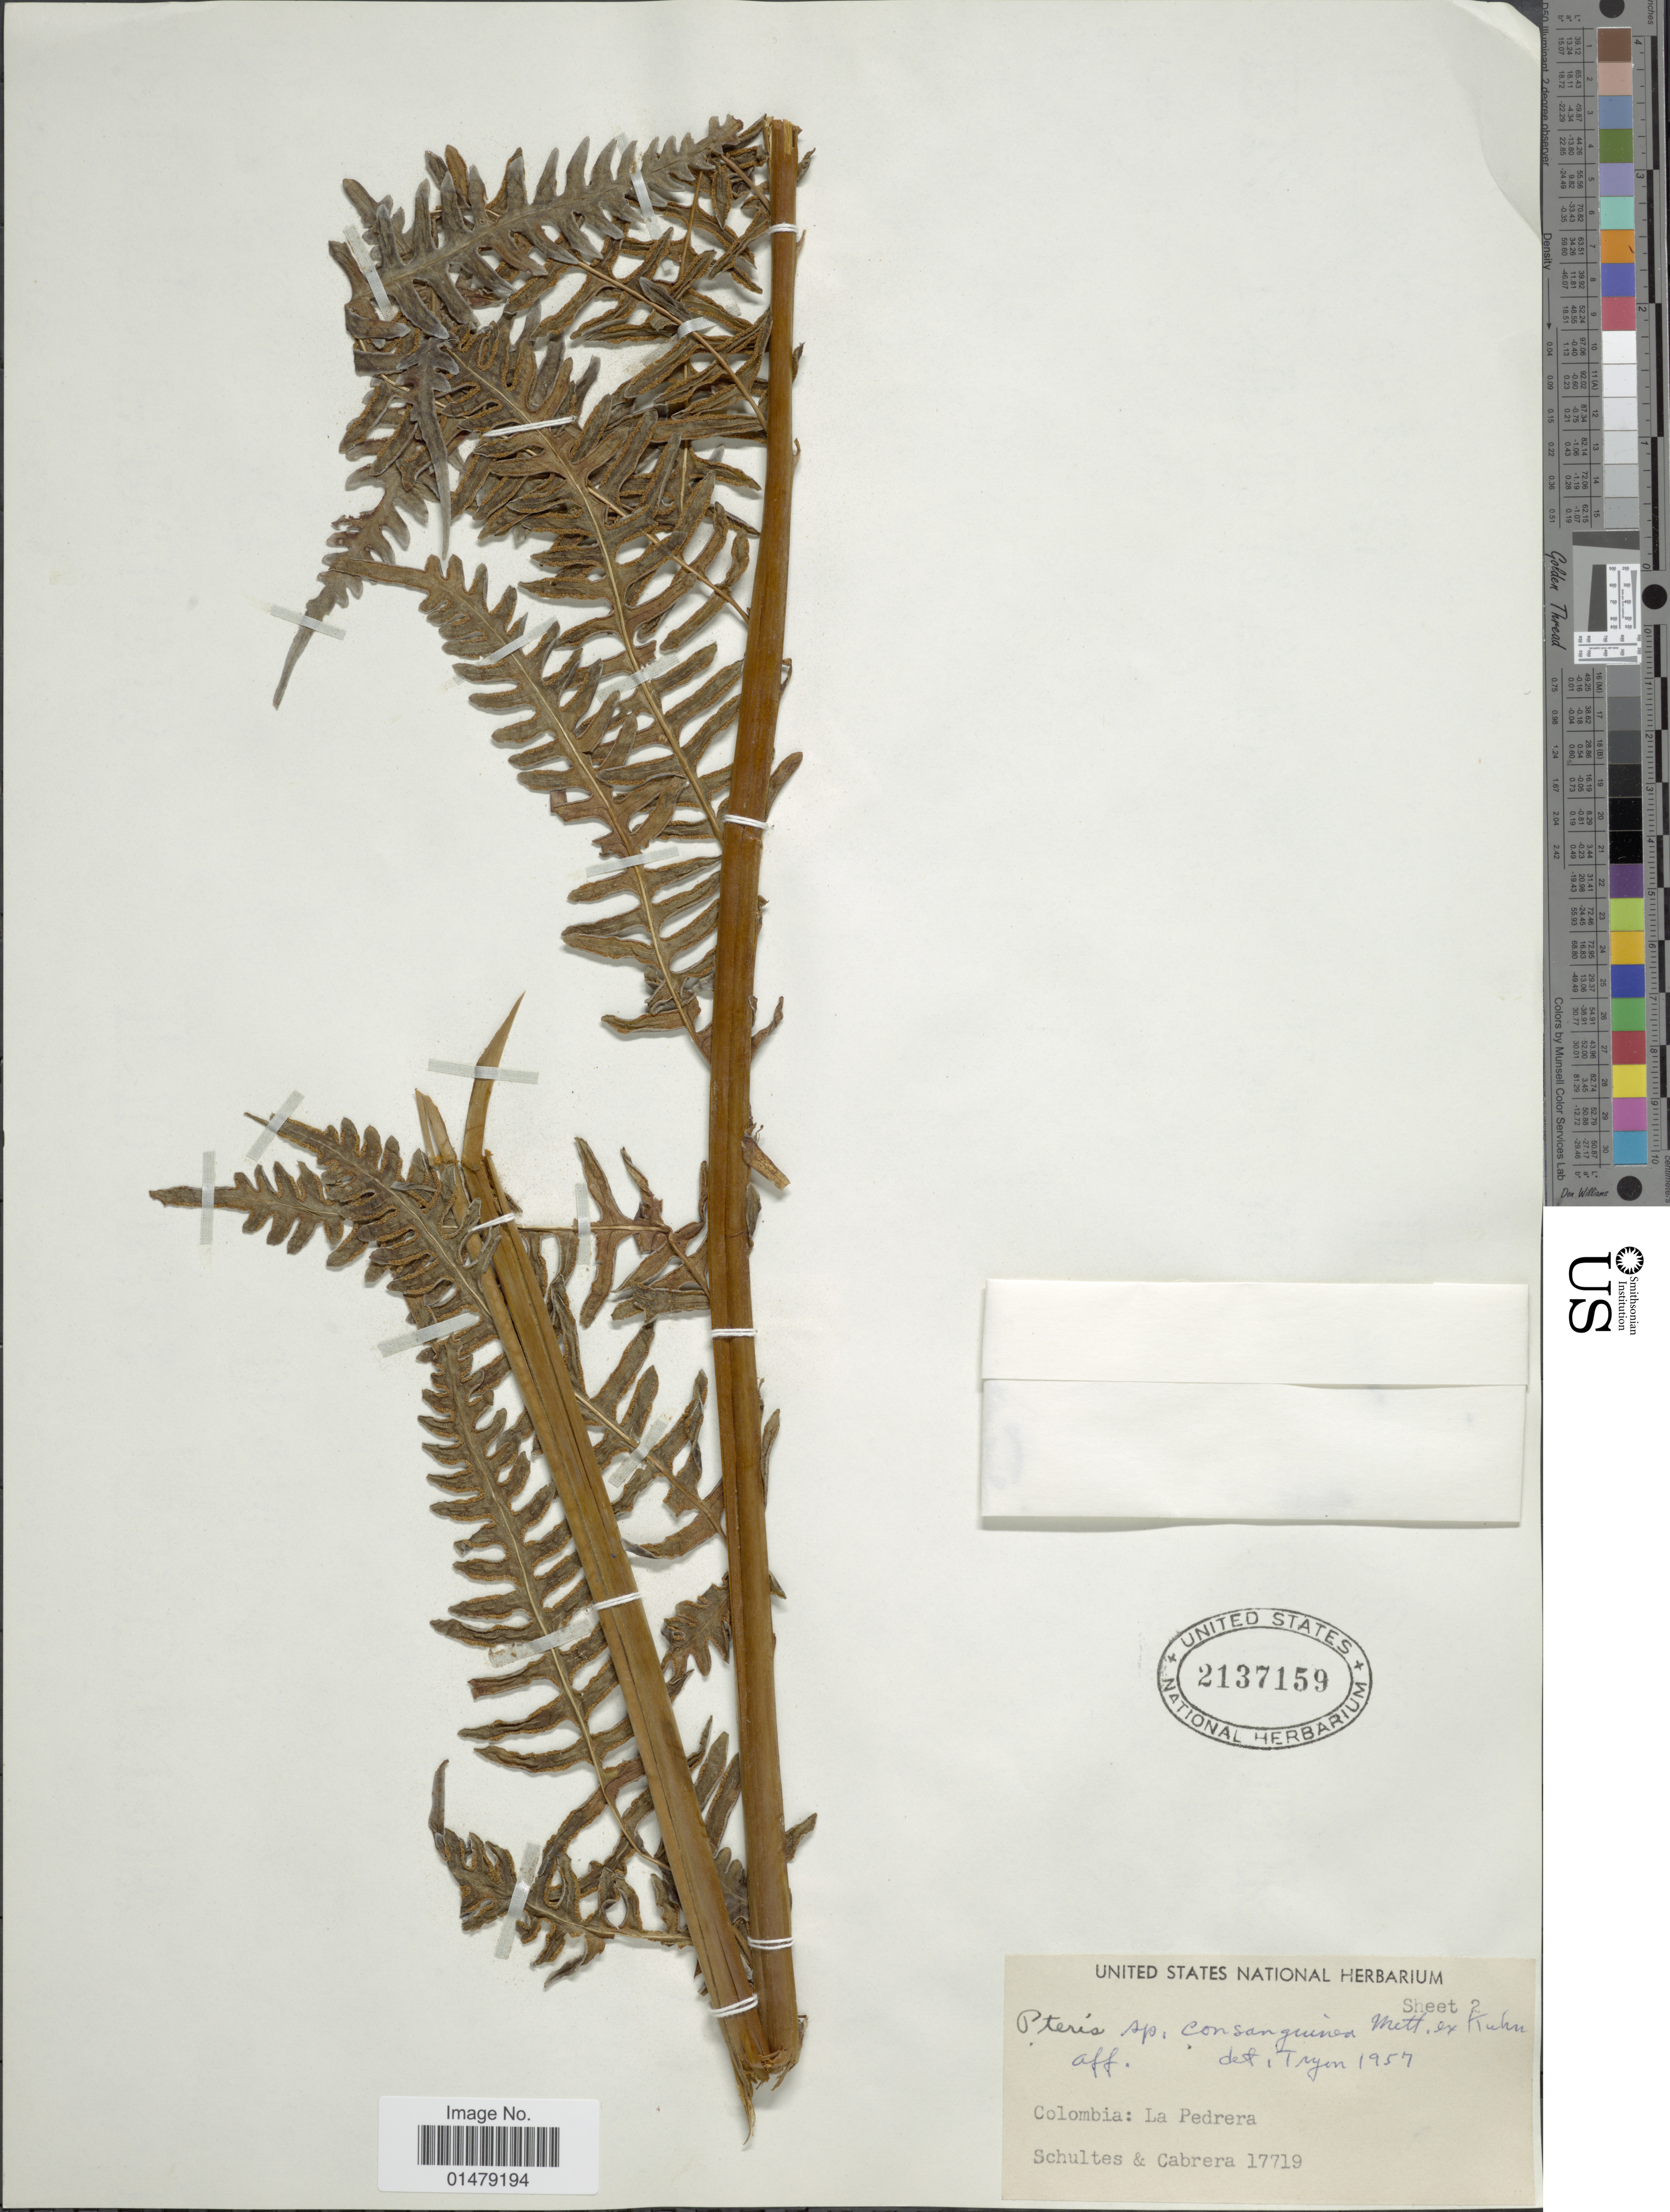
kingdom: Plantae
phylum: Tracheophyta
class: Polypodiopsida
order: Polypodiales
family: Pteridaceae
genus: Pteris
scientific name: Pteris consanguinea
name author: Mett. ex Kuhn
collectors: -- Schultes & Cabrera, --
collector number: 17719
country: Colombia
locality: La Pedrera.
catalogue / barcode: US 2137159